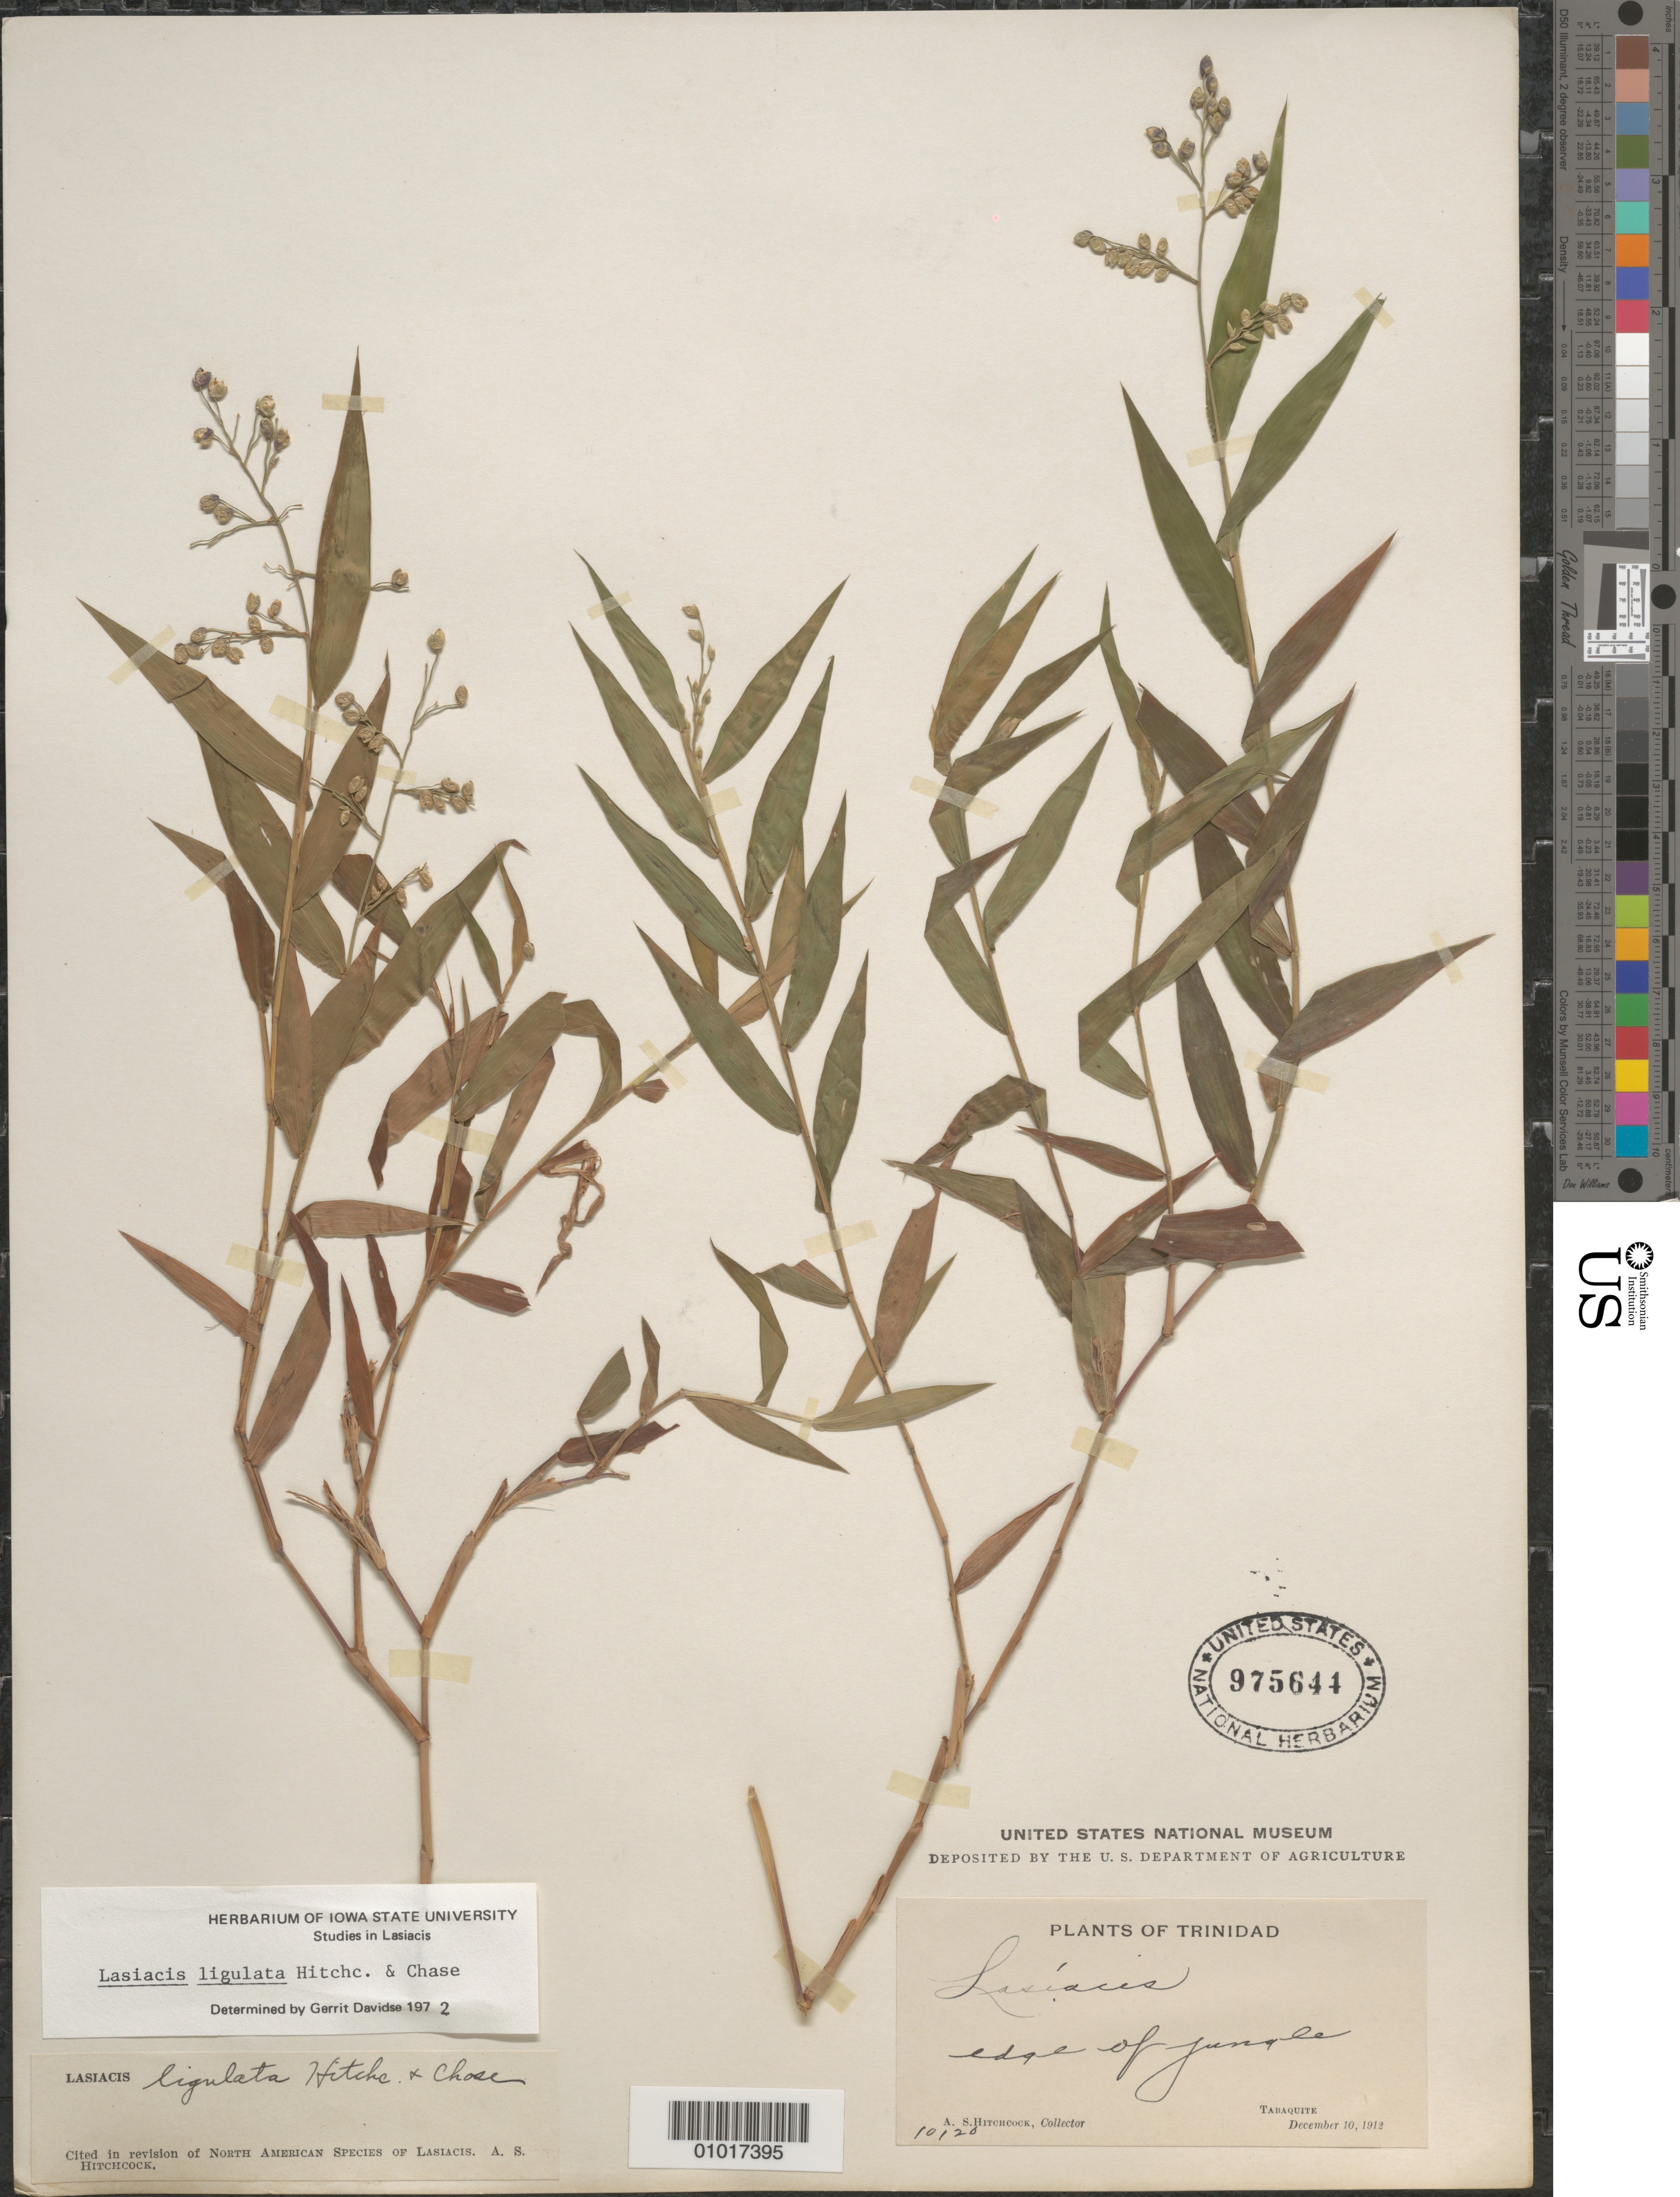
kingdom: Plantae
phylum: Tracheophyta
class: Liliopsida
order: Poales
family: Poaceae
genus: Lasiacis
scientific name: Lasiacis ligulata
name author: Hitchc. & Chase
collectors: A. S. Hitchcock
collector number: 10120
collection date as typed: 10 Dec 1912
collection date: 1912-12-10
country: Trinidad and Tobago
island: Trinidad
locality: Taraquite, edge of jungle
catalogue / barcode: US 975644